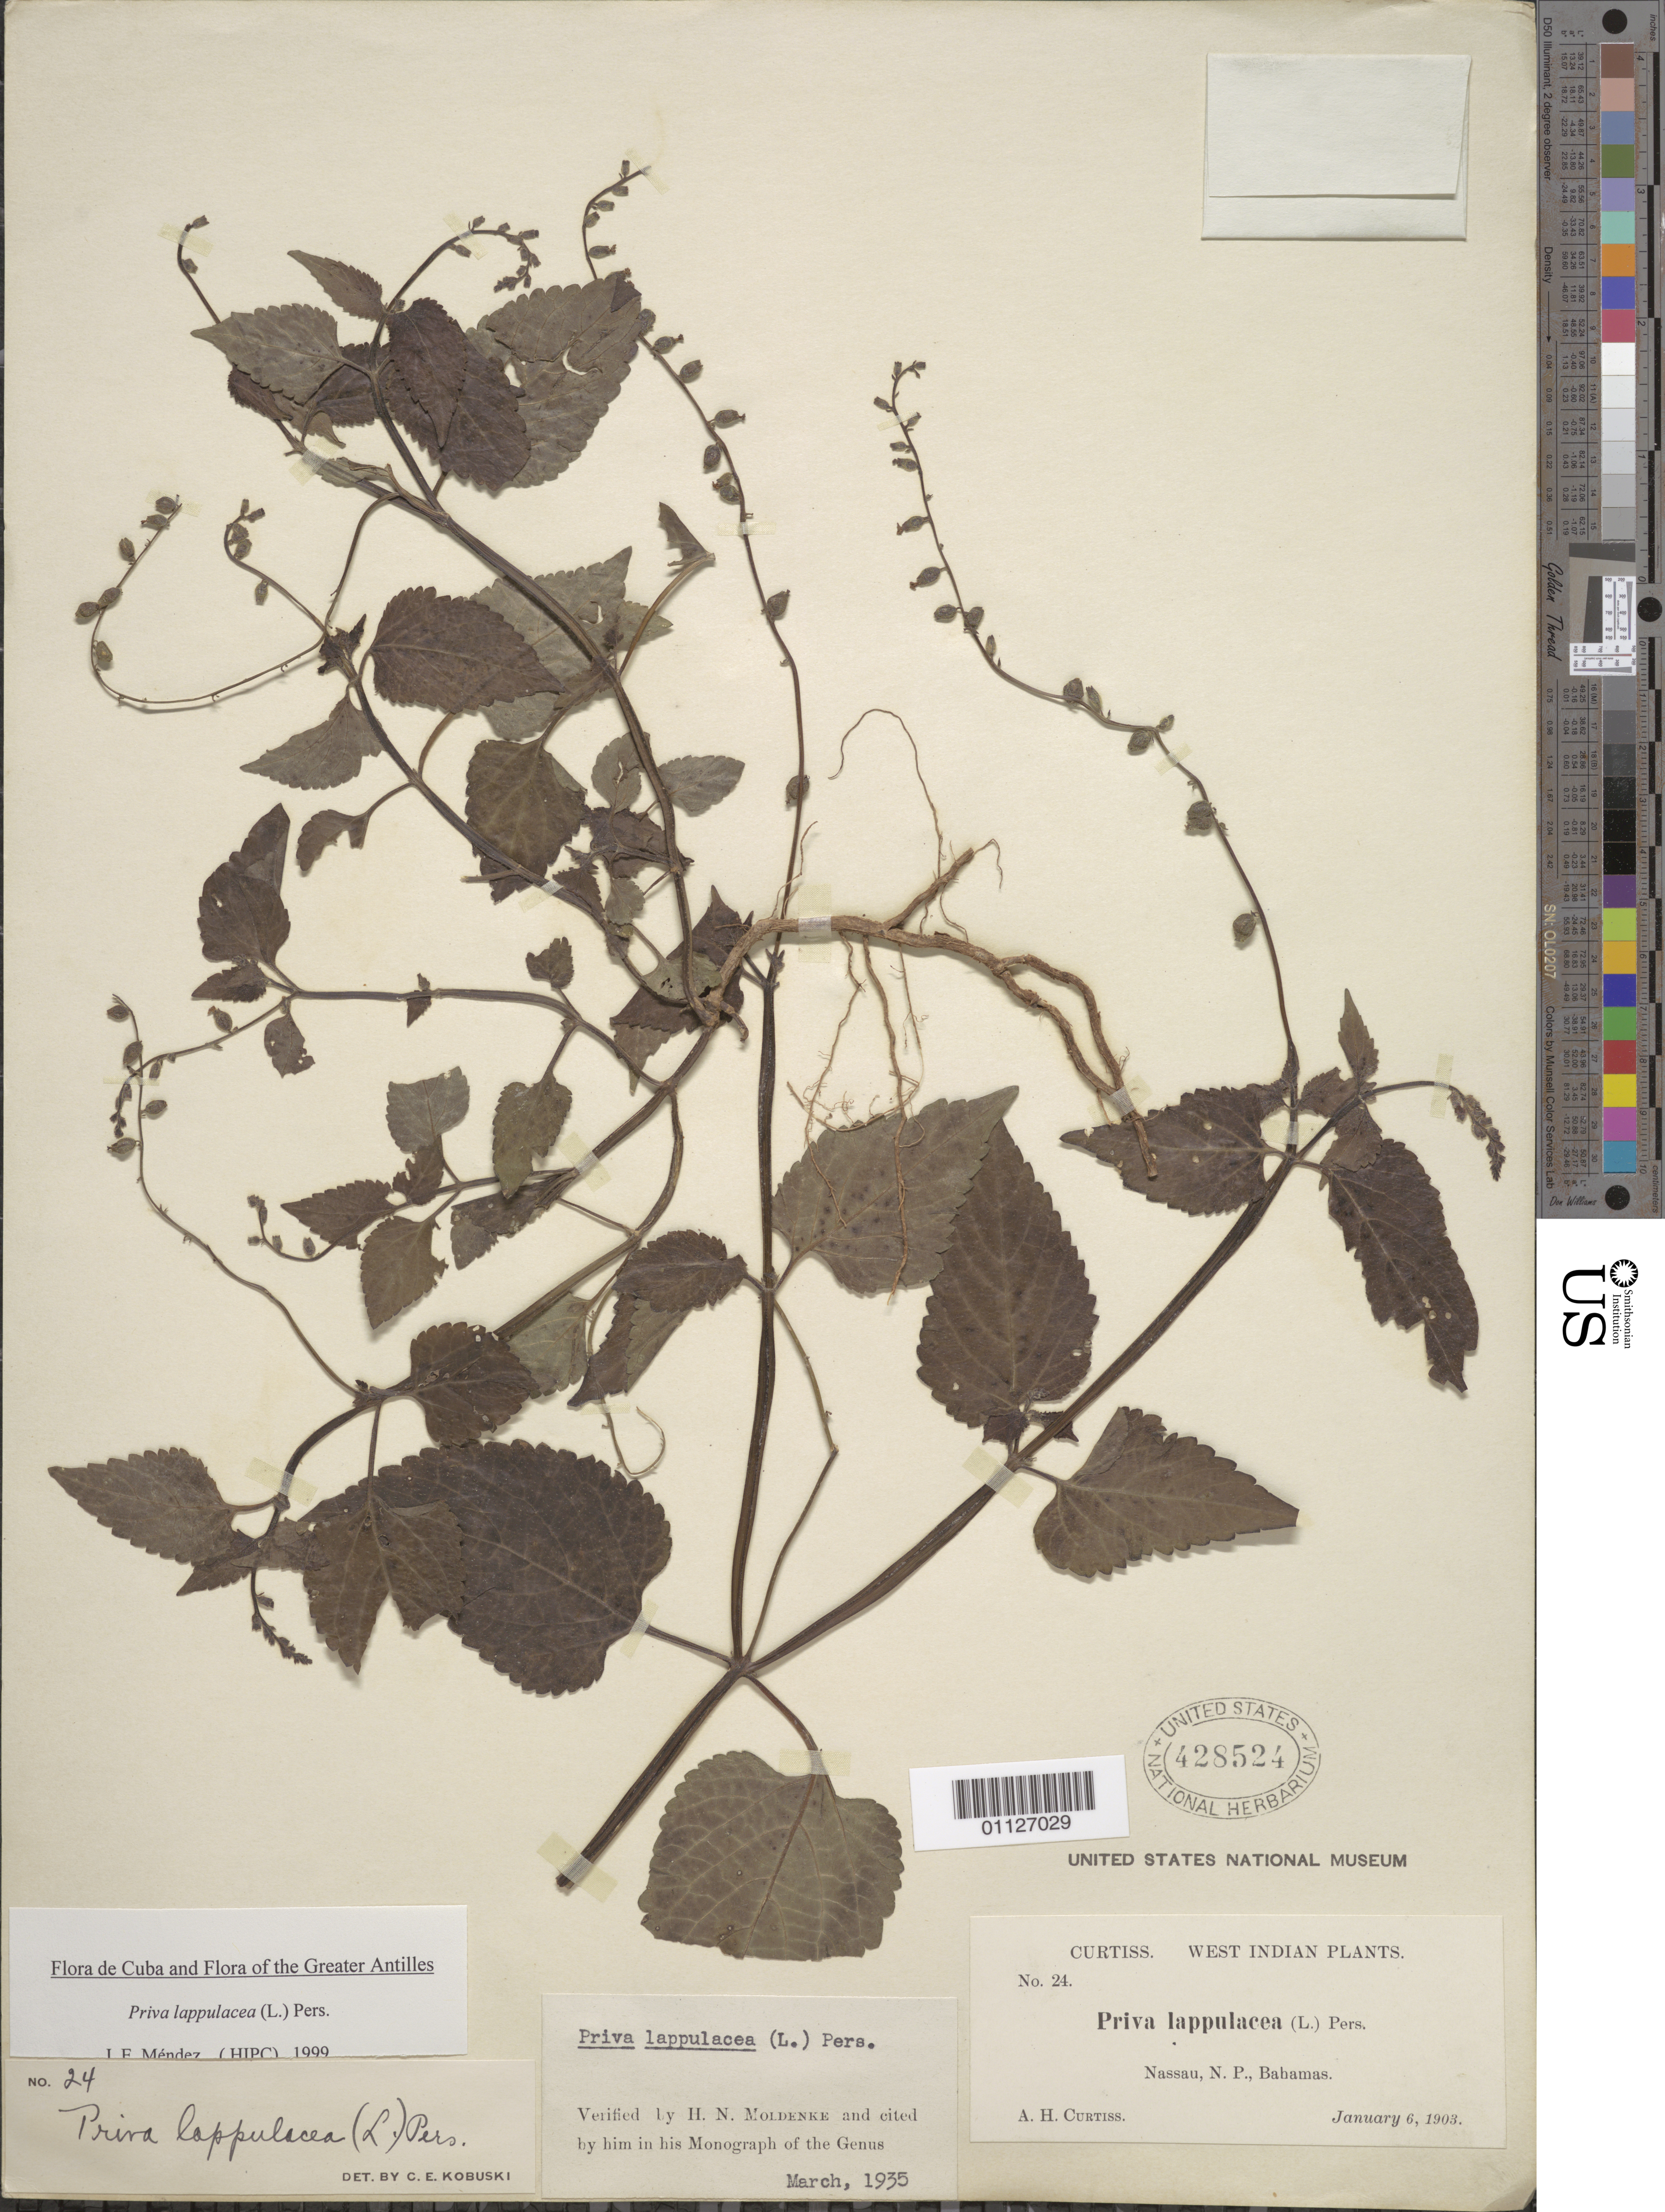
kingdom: Plantae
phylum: Tracheophyta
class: Magnoliopsida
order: Lamiales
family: Verbenaceae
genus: Priva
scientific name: Priva lappulacea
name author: (L.) Pers.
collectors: A. H. Curtiss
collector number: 24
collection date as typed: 06 Jan 1903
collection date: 1903-01-06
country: Bahamas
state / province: New Providence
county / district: Nassau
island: New Providence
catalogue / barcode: US 428524